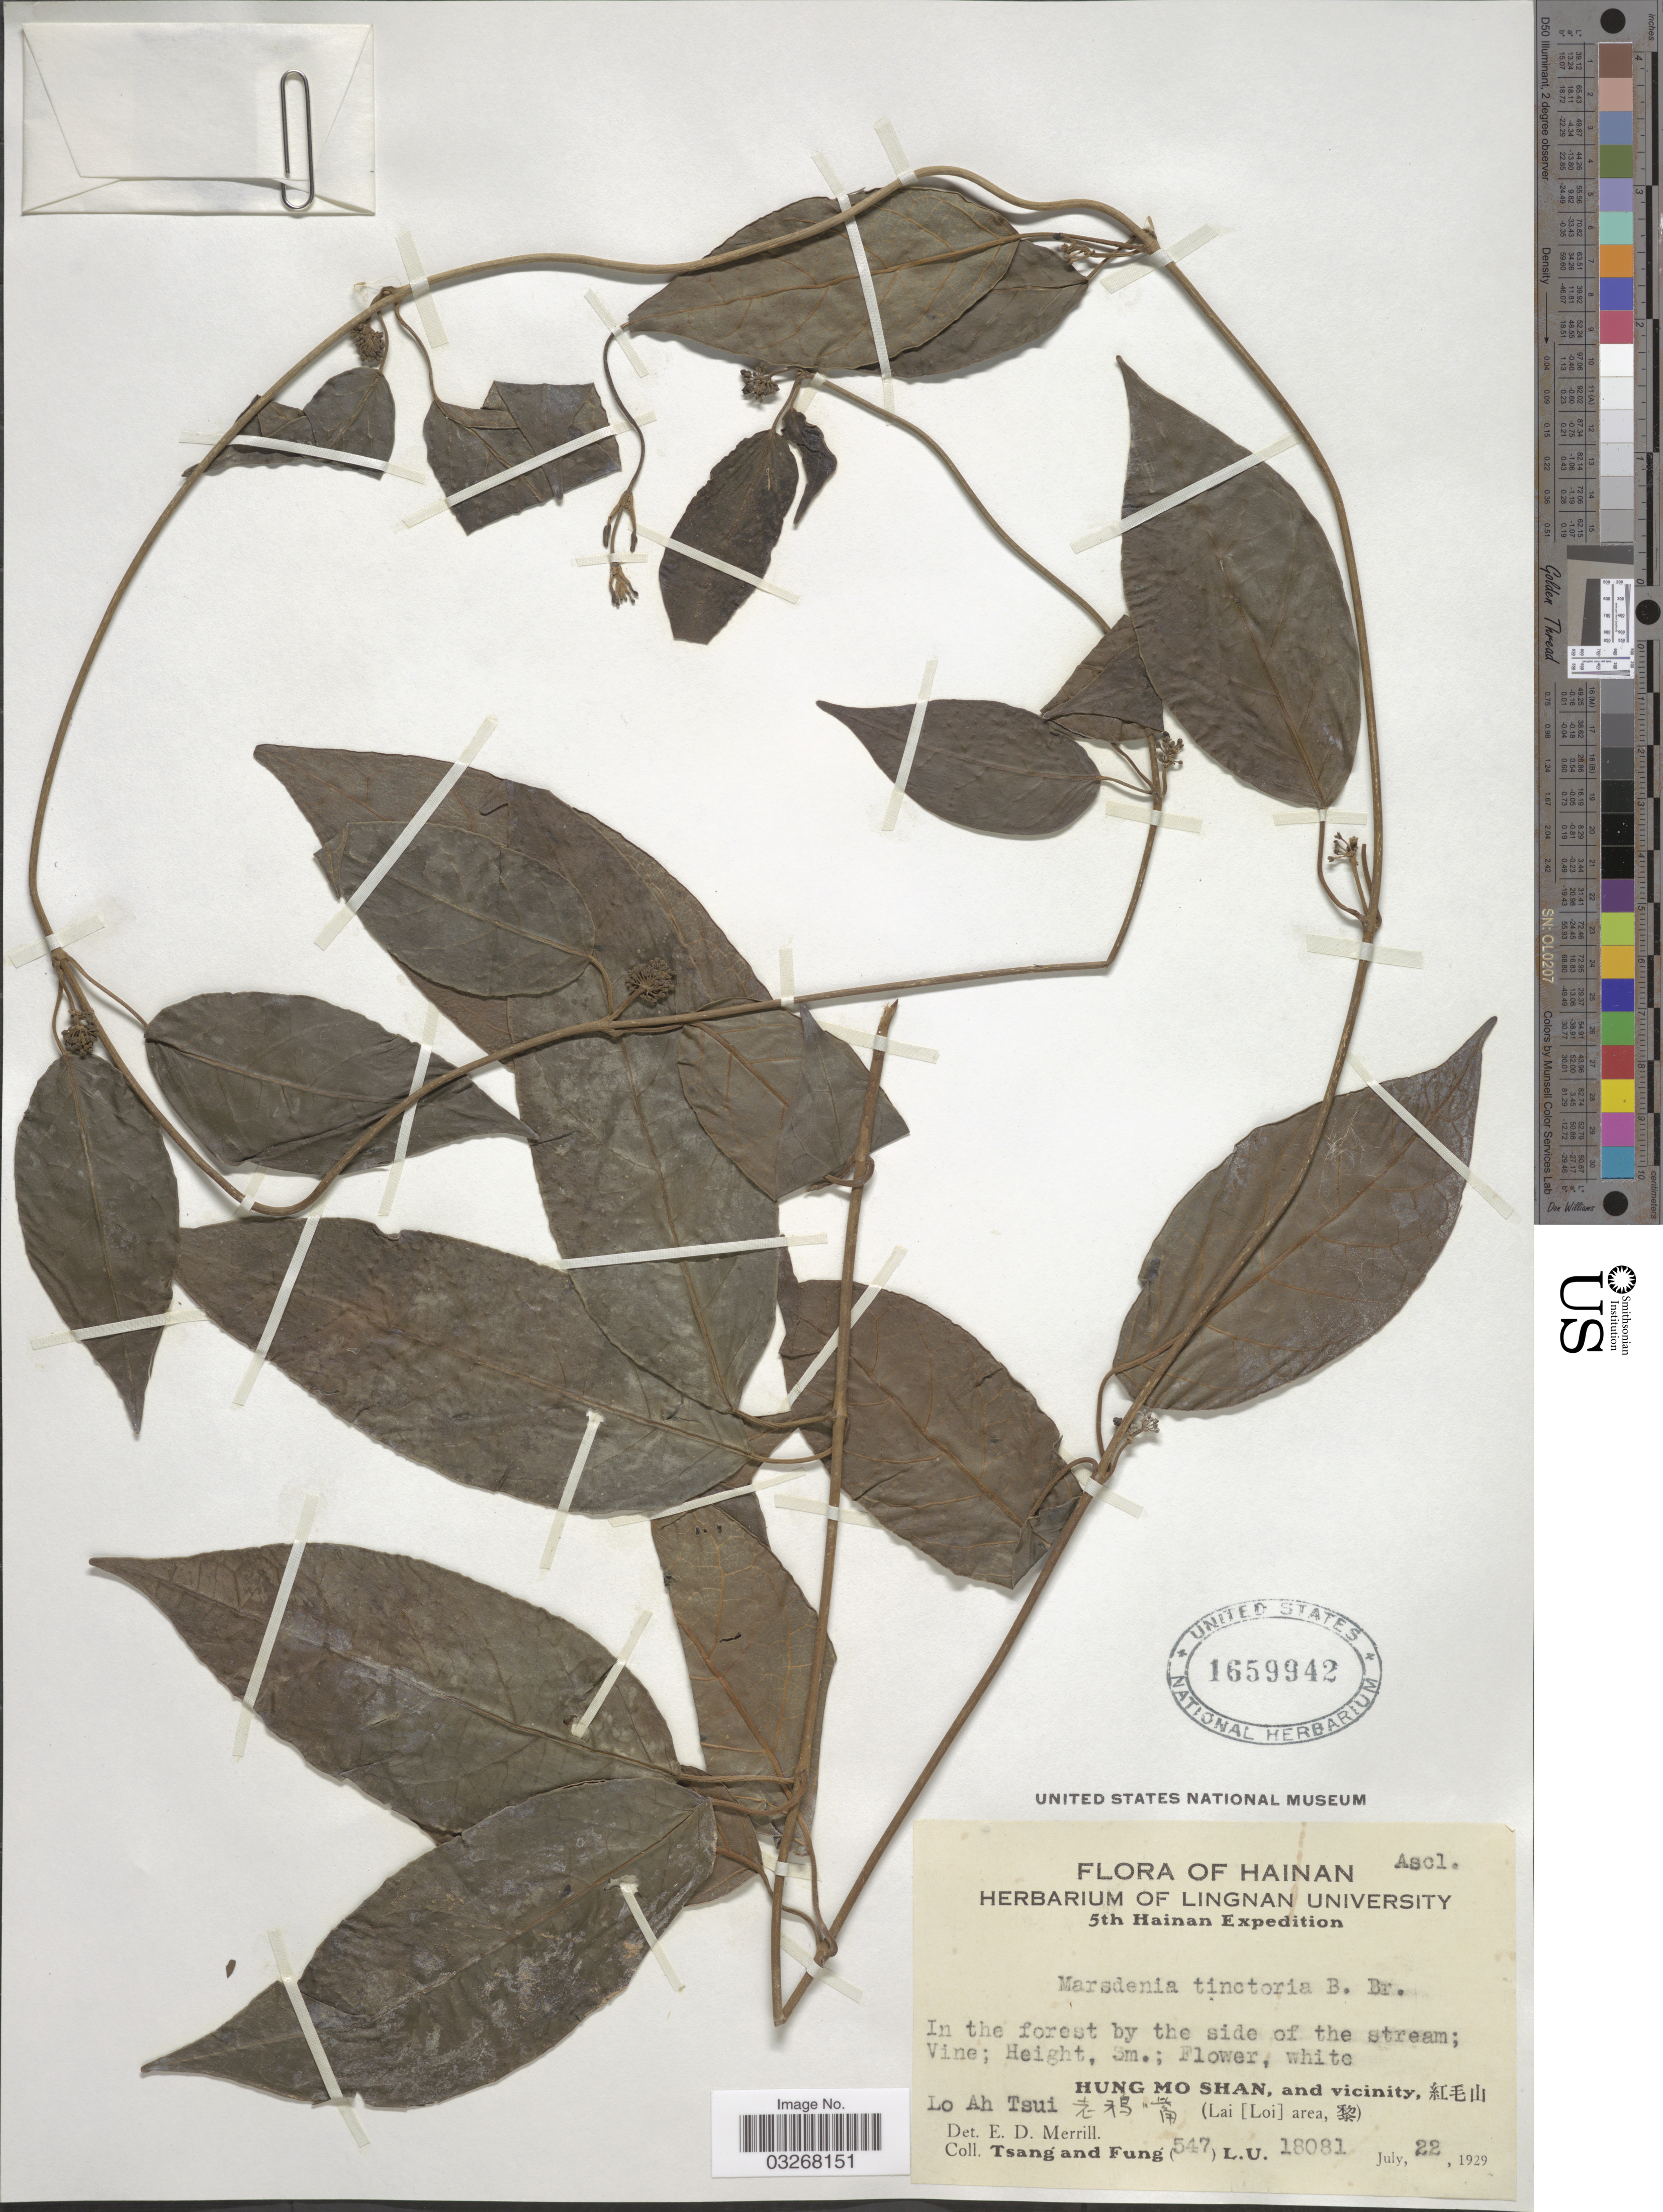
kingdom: Plantae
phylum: Tracheophyta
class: Magnoliopsida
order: Gentianales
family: Apocynaceae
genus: Marsdenia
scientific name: Marsdenia tinctoria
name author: (Roxb.) R. Br.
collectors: -- Tsang & Fung, --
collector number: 547/L.U. 18081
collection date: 1929-07-22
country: China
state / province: Hainan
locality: Hung Mo Shan, and vicinity, X, Lo Ah Tsui X, (Lai [Loi] area, X).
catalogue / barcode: US 1659942